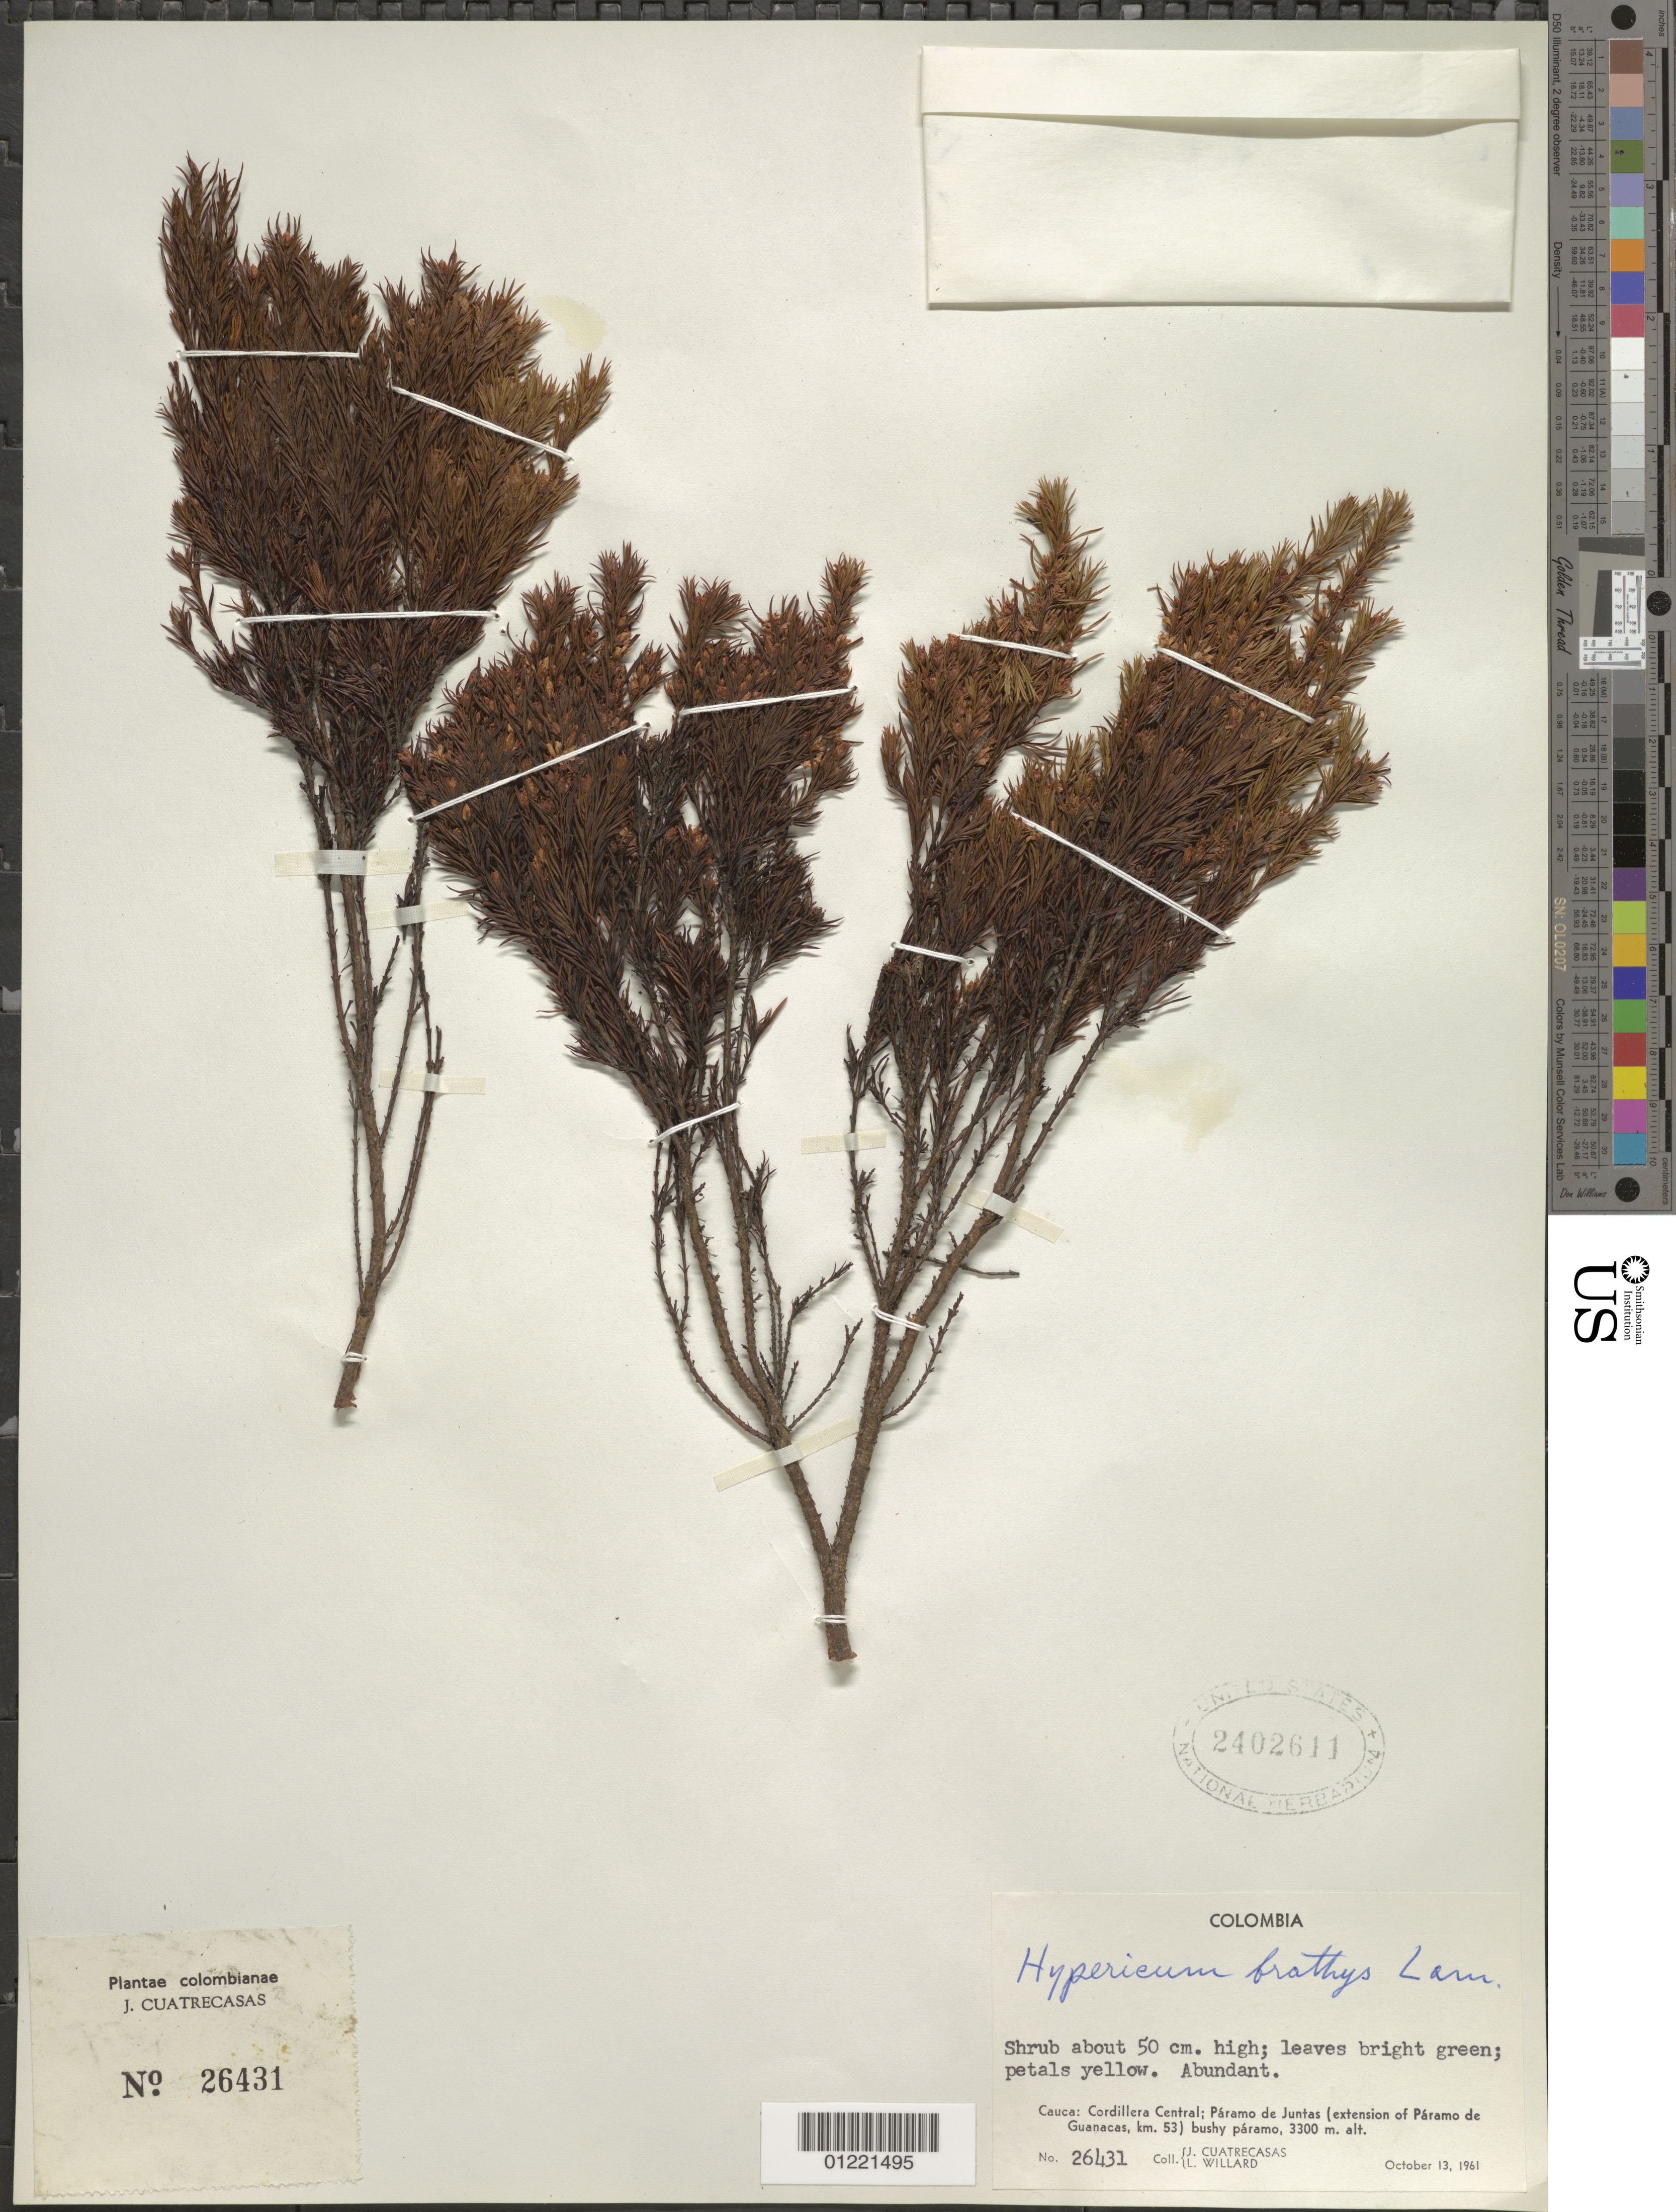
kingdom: Plantae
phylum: Tracheophyta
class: Magnoliopsida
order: Malpighiales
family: Hypericaceae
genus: Hypericum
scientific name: Hypericum juniperinum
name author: Kunth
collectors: J. Cuatrecasas & L. Willard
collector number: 26431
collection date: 1961-10-13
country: Colombia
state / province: Cauca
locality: Cordillera Central: Paramo de Juntas (extension of Paramo de Guanacas, km. 53)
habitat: bushy paramo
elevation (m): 3300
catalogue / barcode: US 2402611